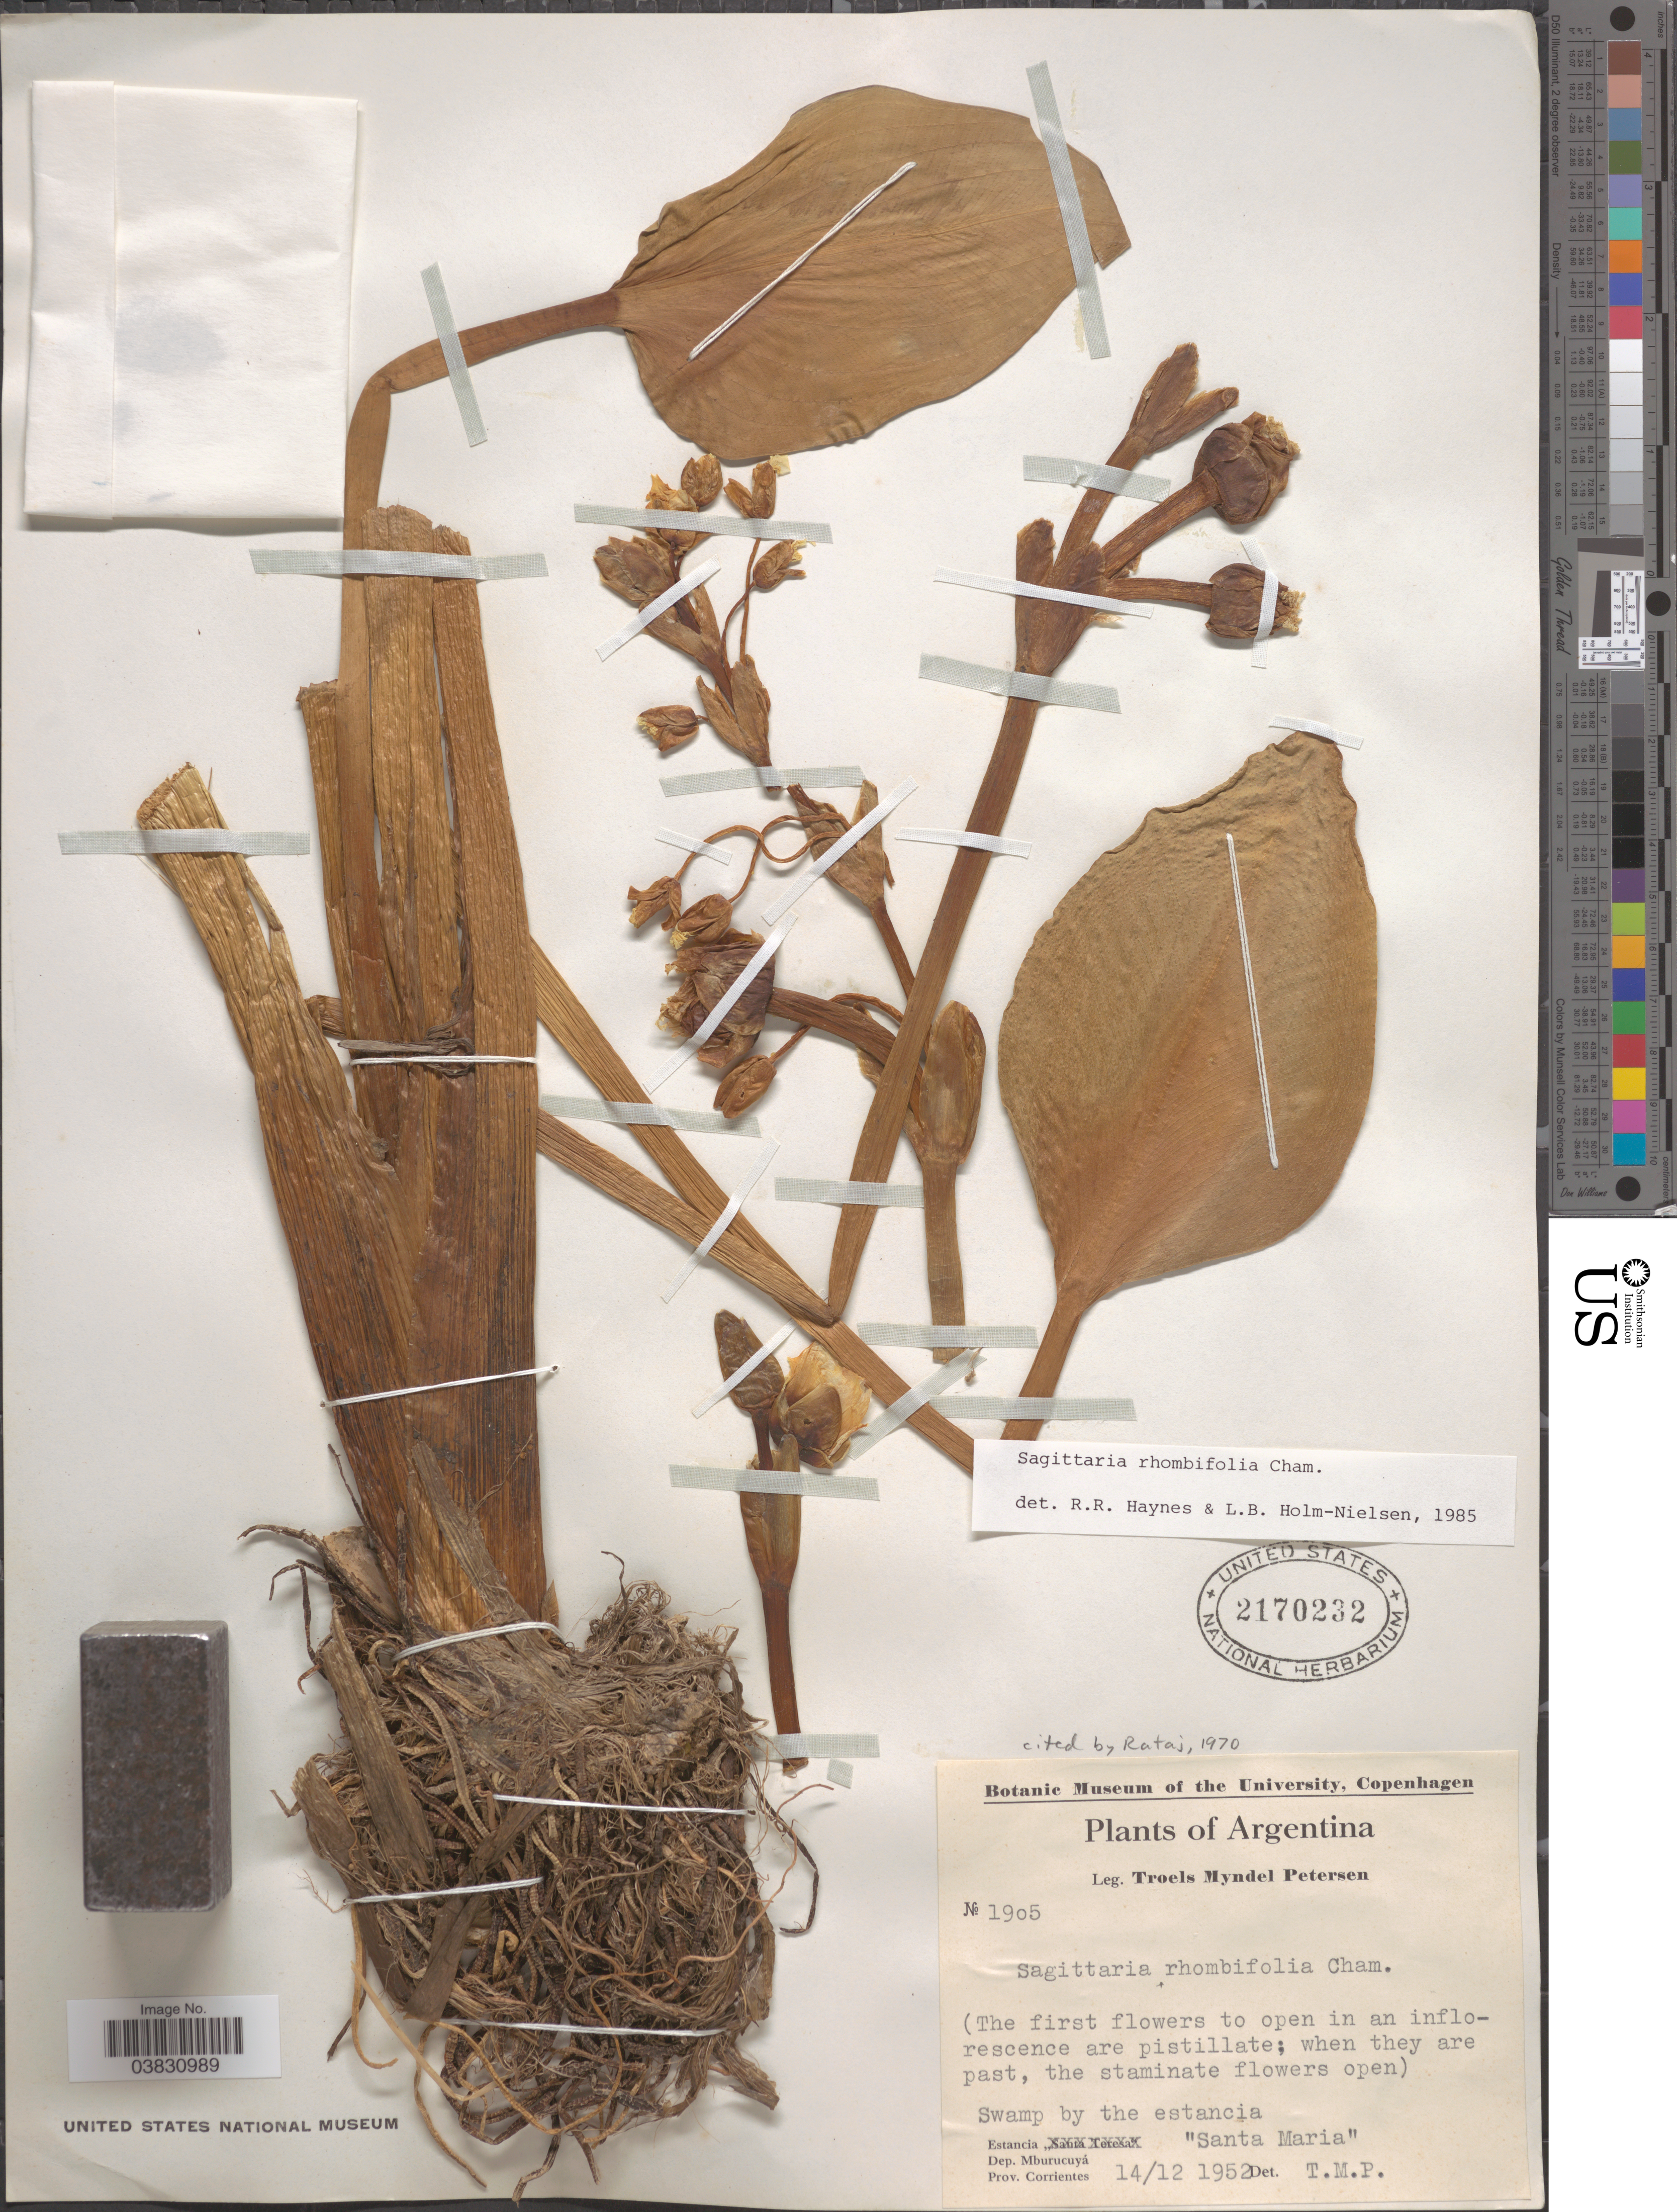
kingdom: Plantae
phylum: Tracheophyta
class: Liliopsida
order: Alismatales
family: Alismataceae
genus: Sagittaria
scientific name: Sagittaria rhombifolia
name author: Cham.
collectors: T. M. Petersen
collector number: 1905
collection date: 1952-12-14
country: Argentina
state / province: Corrientes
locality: Swamp by the estancia "Santa Maria". Dep. Mburucuyá.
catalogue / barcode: US 2170232